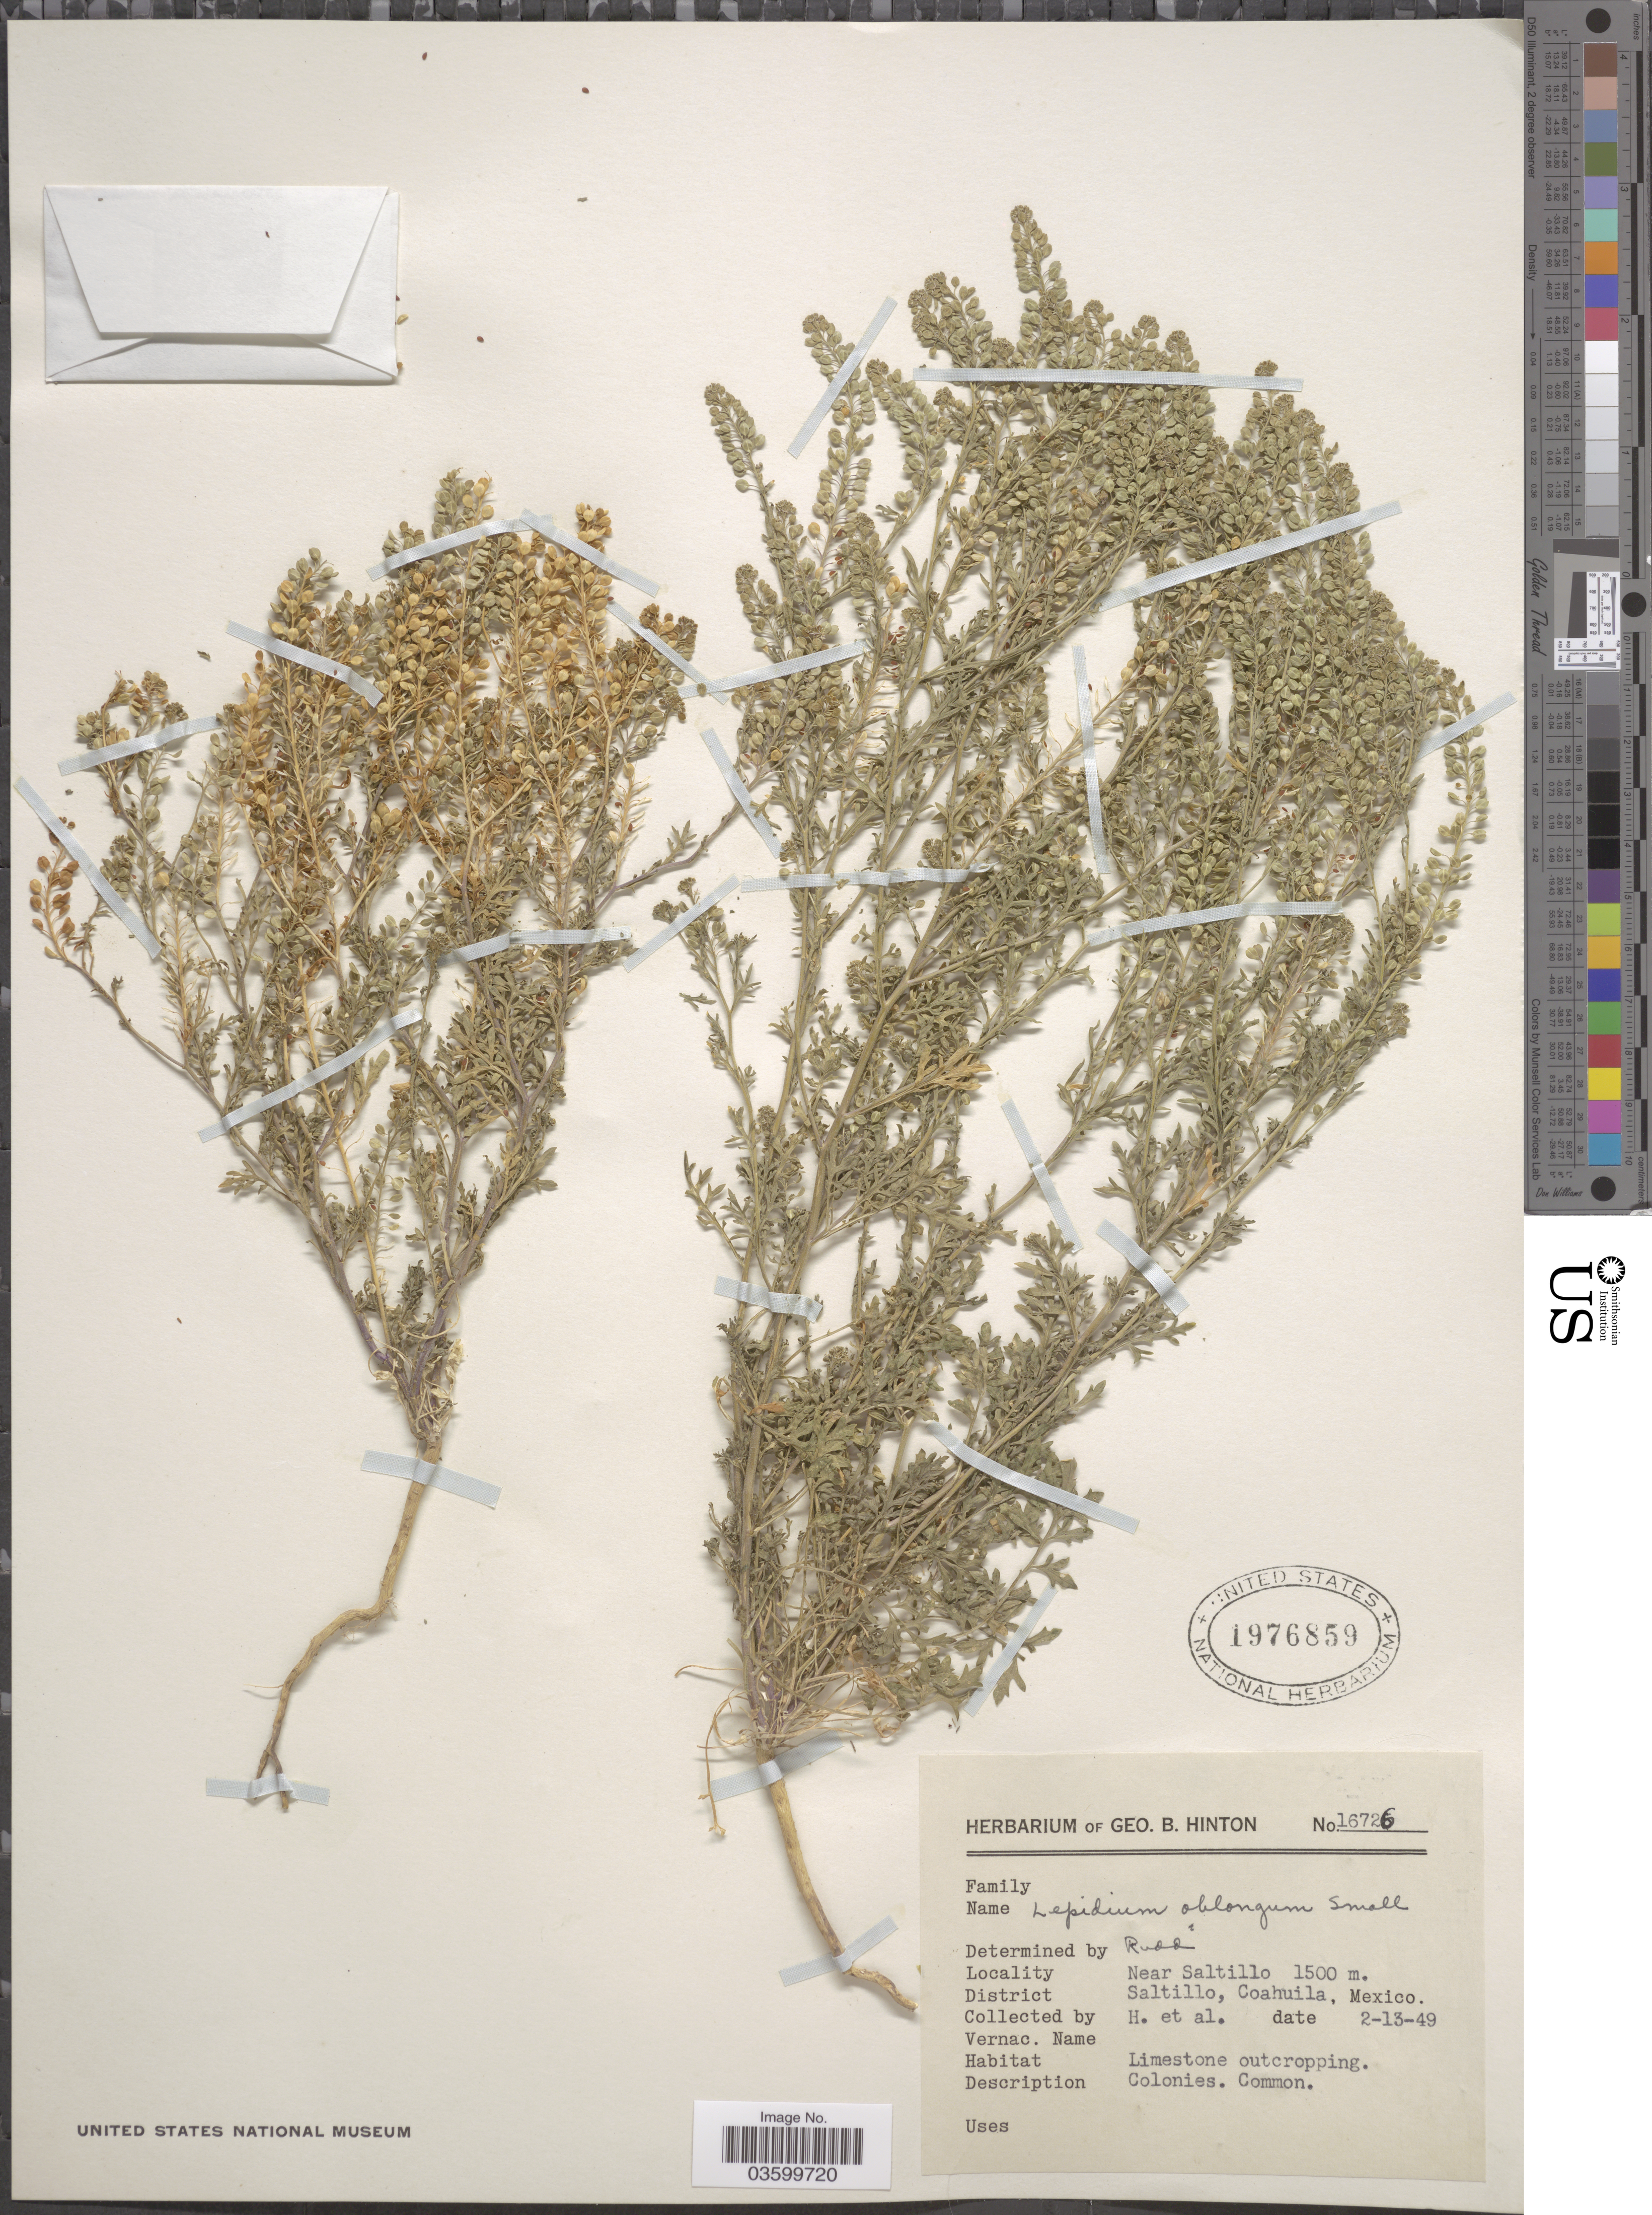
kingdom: Plantae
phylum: Tracheophyta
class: Magnoliopsida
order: Brassicales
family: Brassicaceae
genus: Lepidium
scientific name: Lepidium oblongum var. oblongum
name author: Small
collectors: G. B. Hinton & et al.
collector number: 16726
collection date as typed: Transcribed d/m/y: 13/2/49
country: Mexico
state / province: Coahuila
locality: Near Saltillo. District Saltillo.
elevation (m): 1500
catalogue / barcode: US 1976859